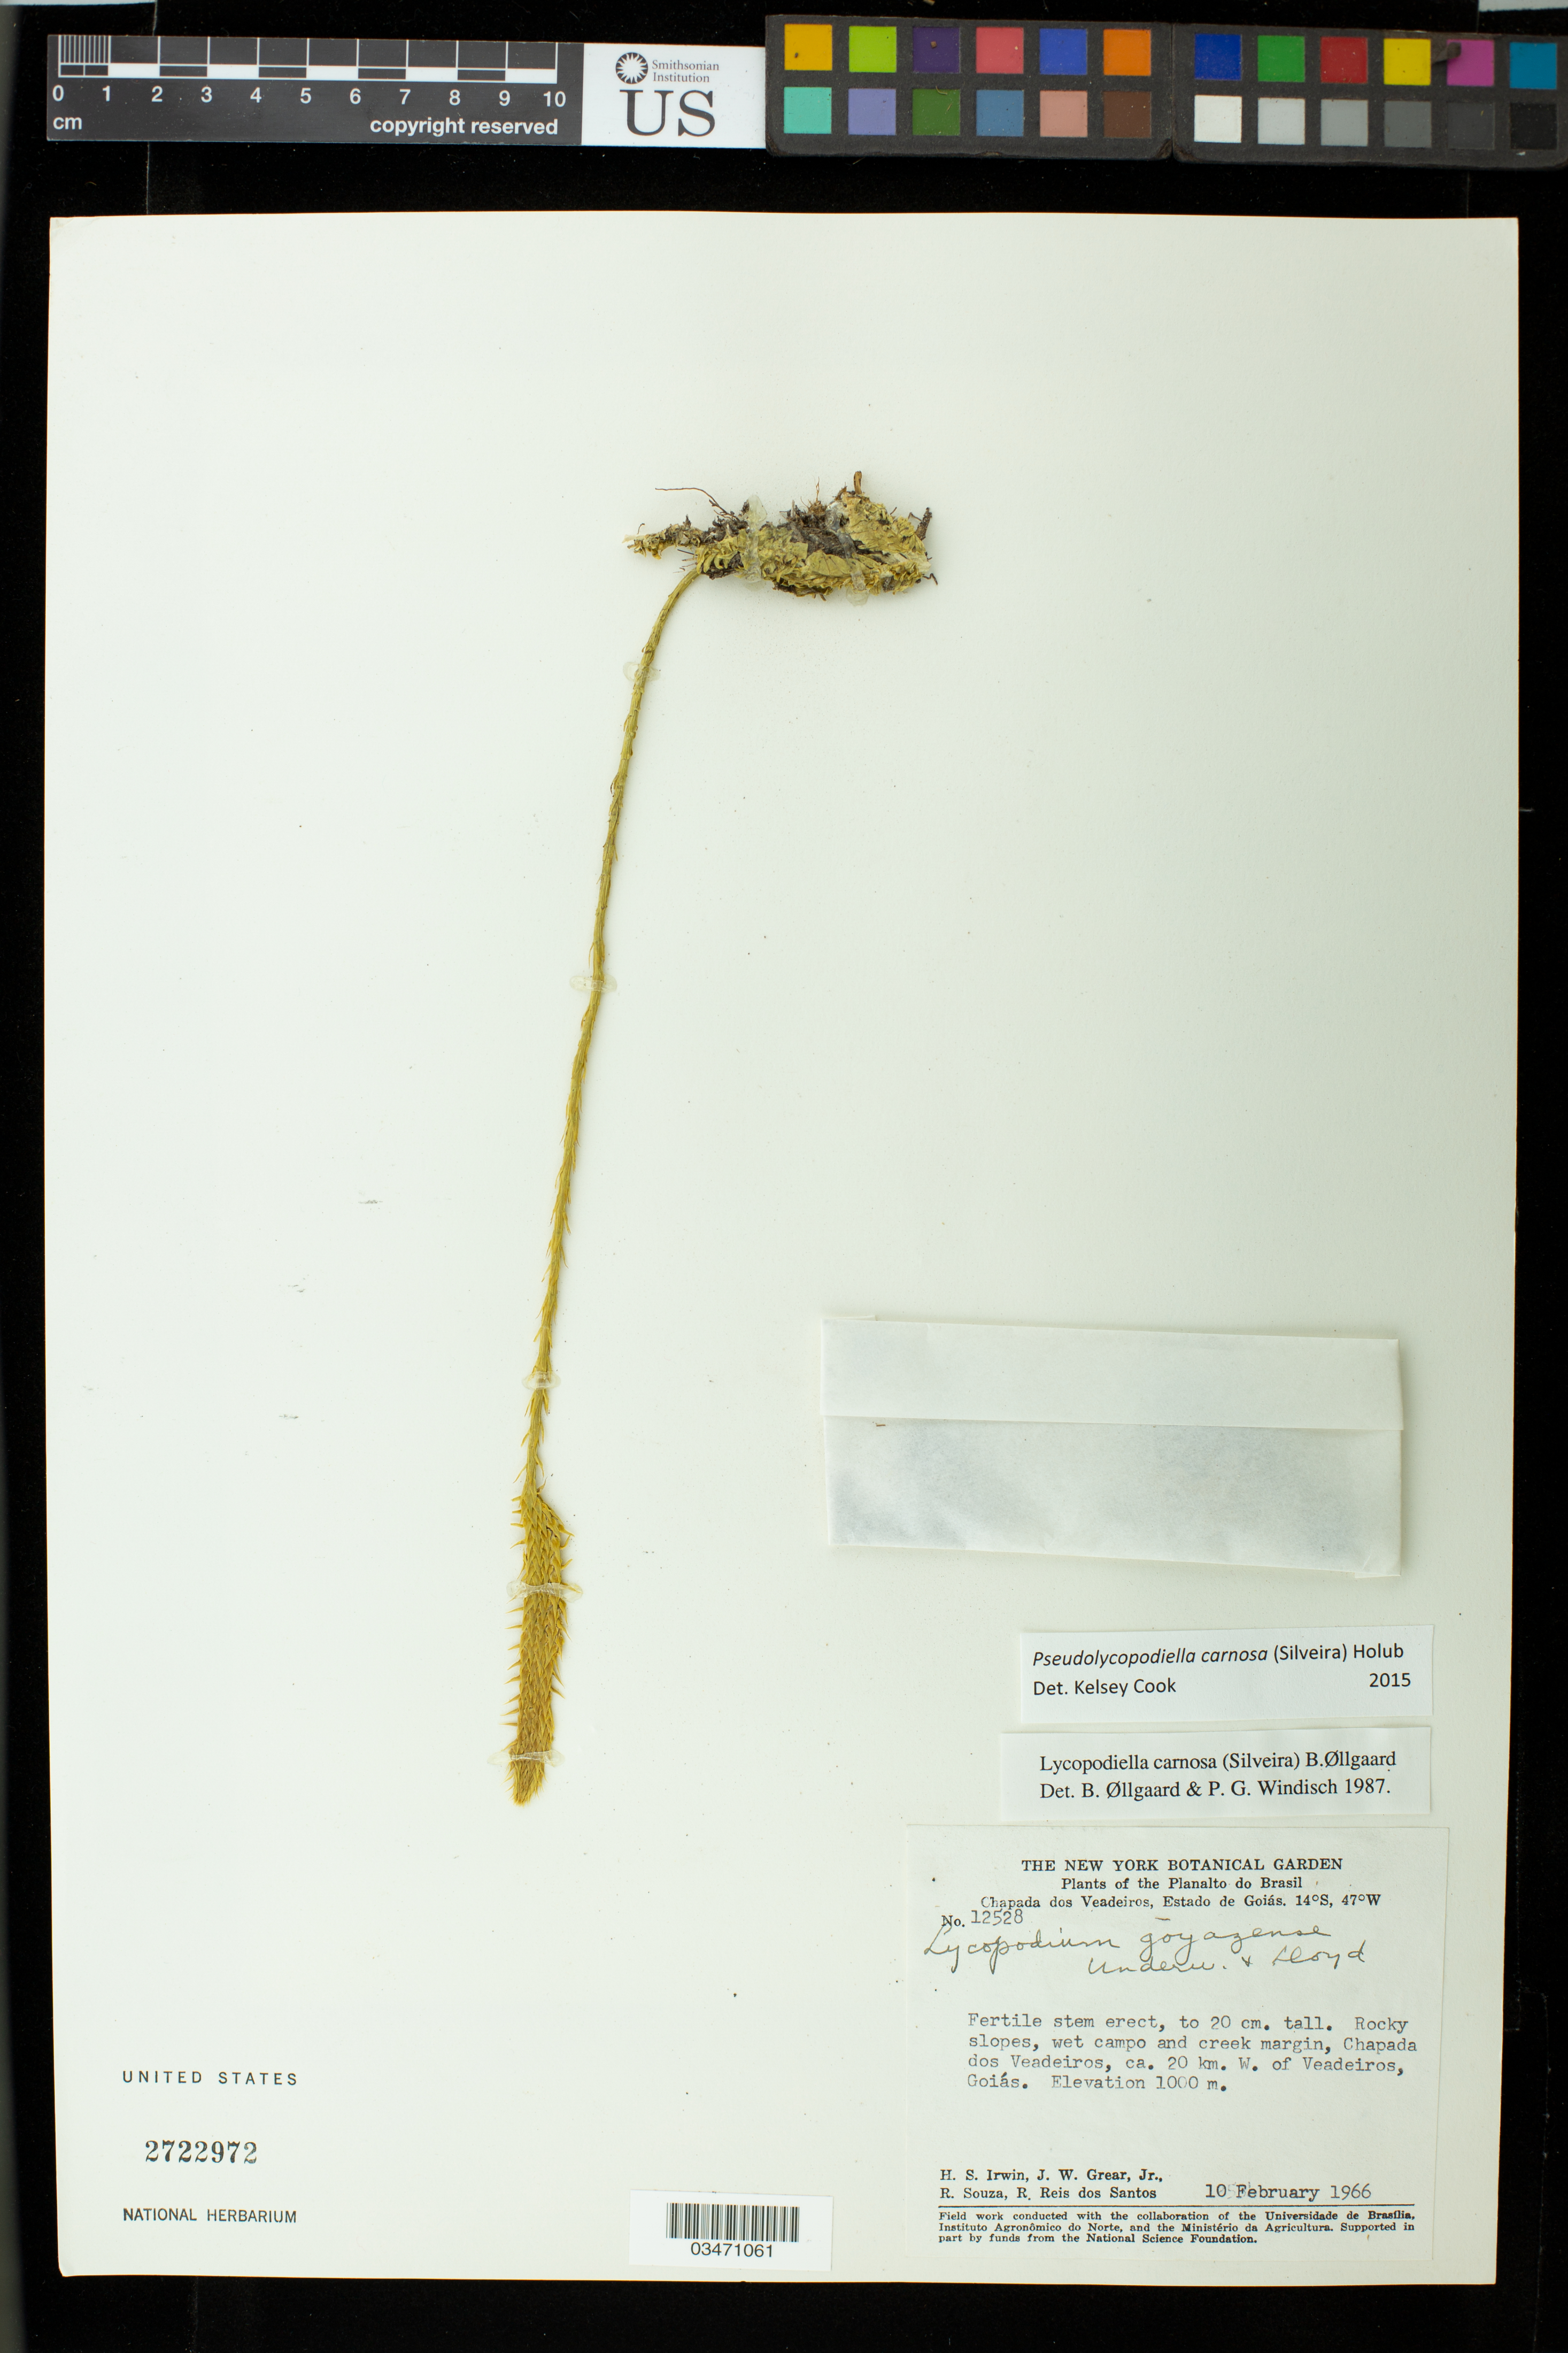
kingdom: Plantae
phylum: Tracheophyta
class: Lycopodiopsida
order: Lycopodiales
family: Lycopodiaceae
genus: Pseudolycopodiella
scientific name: Pseudolycopodiella carnosa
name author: (Silveira) Holub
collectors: H. Irwin, J. W. Grear, R. Souza & R. Reis dos Santos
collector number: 12528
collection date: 1966-02-10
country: Brazil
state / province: Goiás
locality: Chapada dos Veadeiros, ca, 20km W of Veadeiros, Goiás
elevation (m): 1000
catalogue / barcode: US 2722972